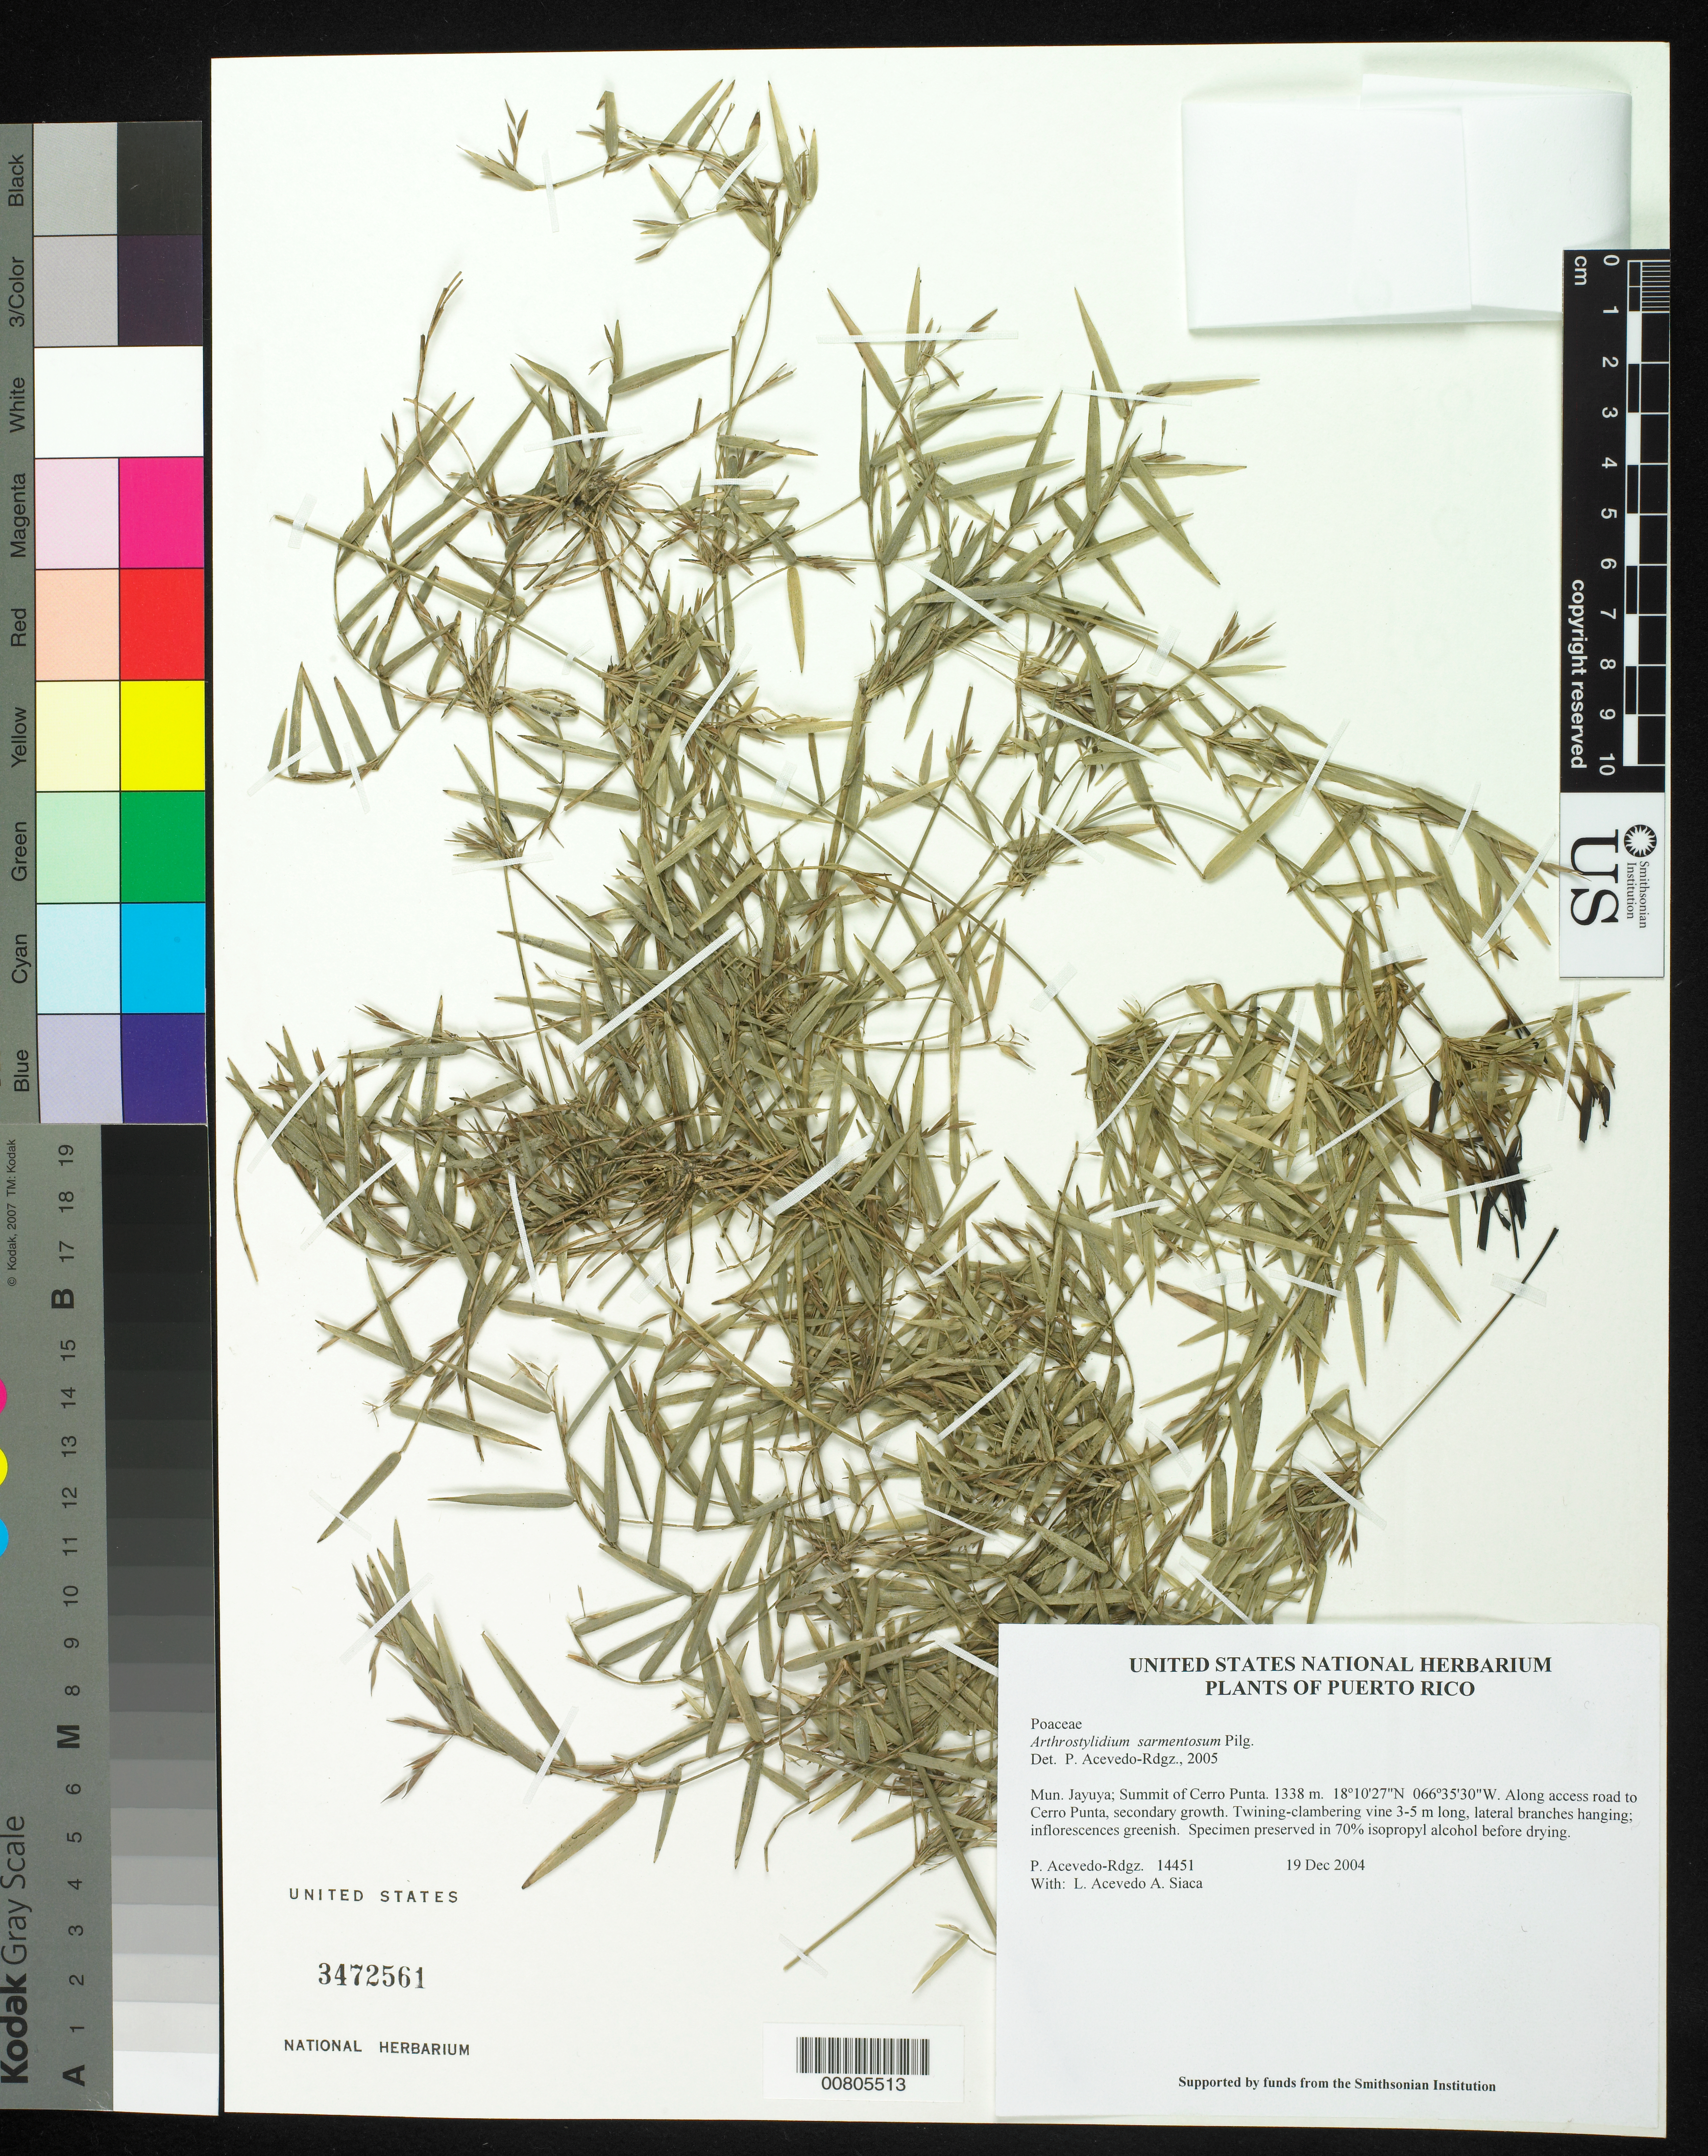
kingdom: Plantae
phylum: Tracheophyta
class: Liliopsida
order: Poales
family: Poaceae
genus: Arthrostylidium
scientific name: Arthrostylidium sarmentosum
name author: Pilg. in Urb.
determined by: Acevedo-Rodríguez, P., (BOT), Smithsonian Institution - National Museum of Natural History (UNITED STATES)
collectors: P. Acevedo-Rodr., A. Siaca, L. Acevedo & R. Acevedo R.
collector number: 14451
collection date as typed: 19 Dec 2004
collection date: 2004-12-19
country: Puerto Rico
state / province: Jayuya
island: Puerto Rico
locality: Mun. Jayuya; Summit of Cerro Punta.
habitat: Along access road to Cerro Punta, secondary growth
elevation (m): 1338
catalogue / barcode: US 3472561